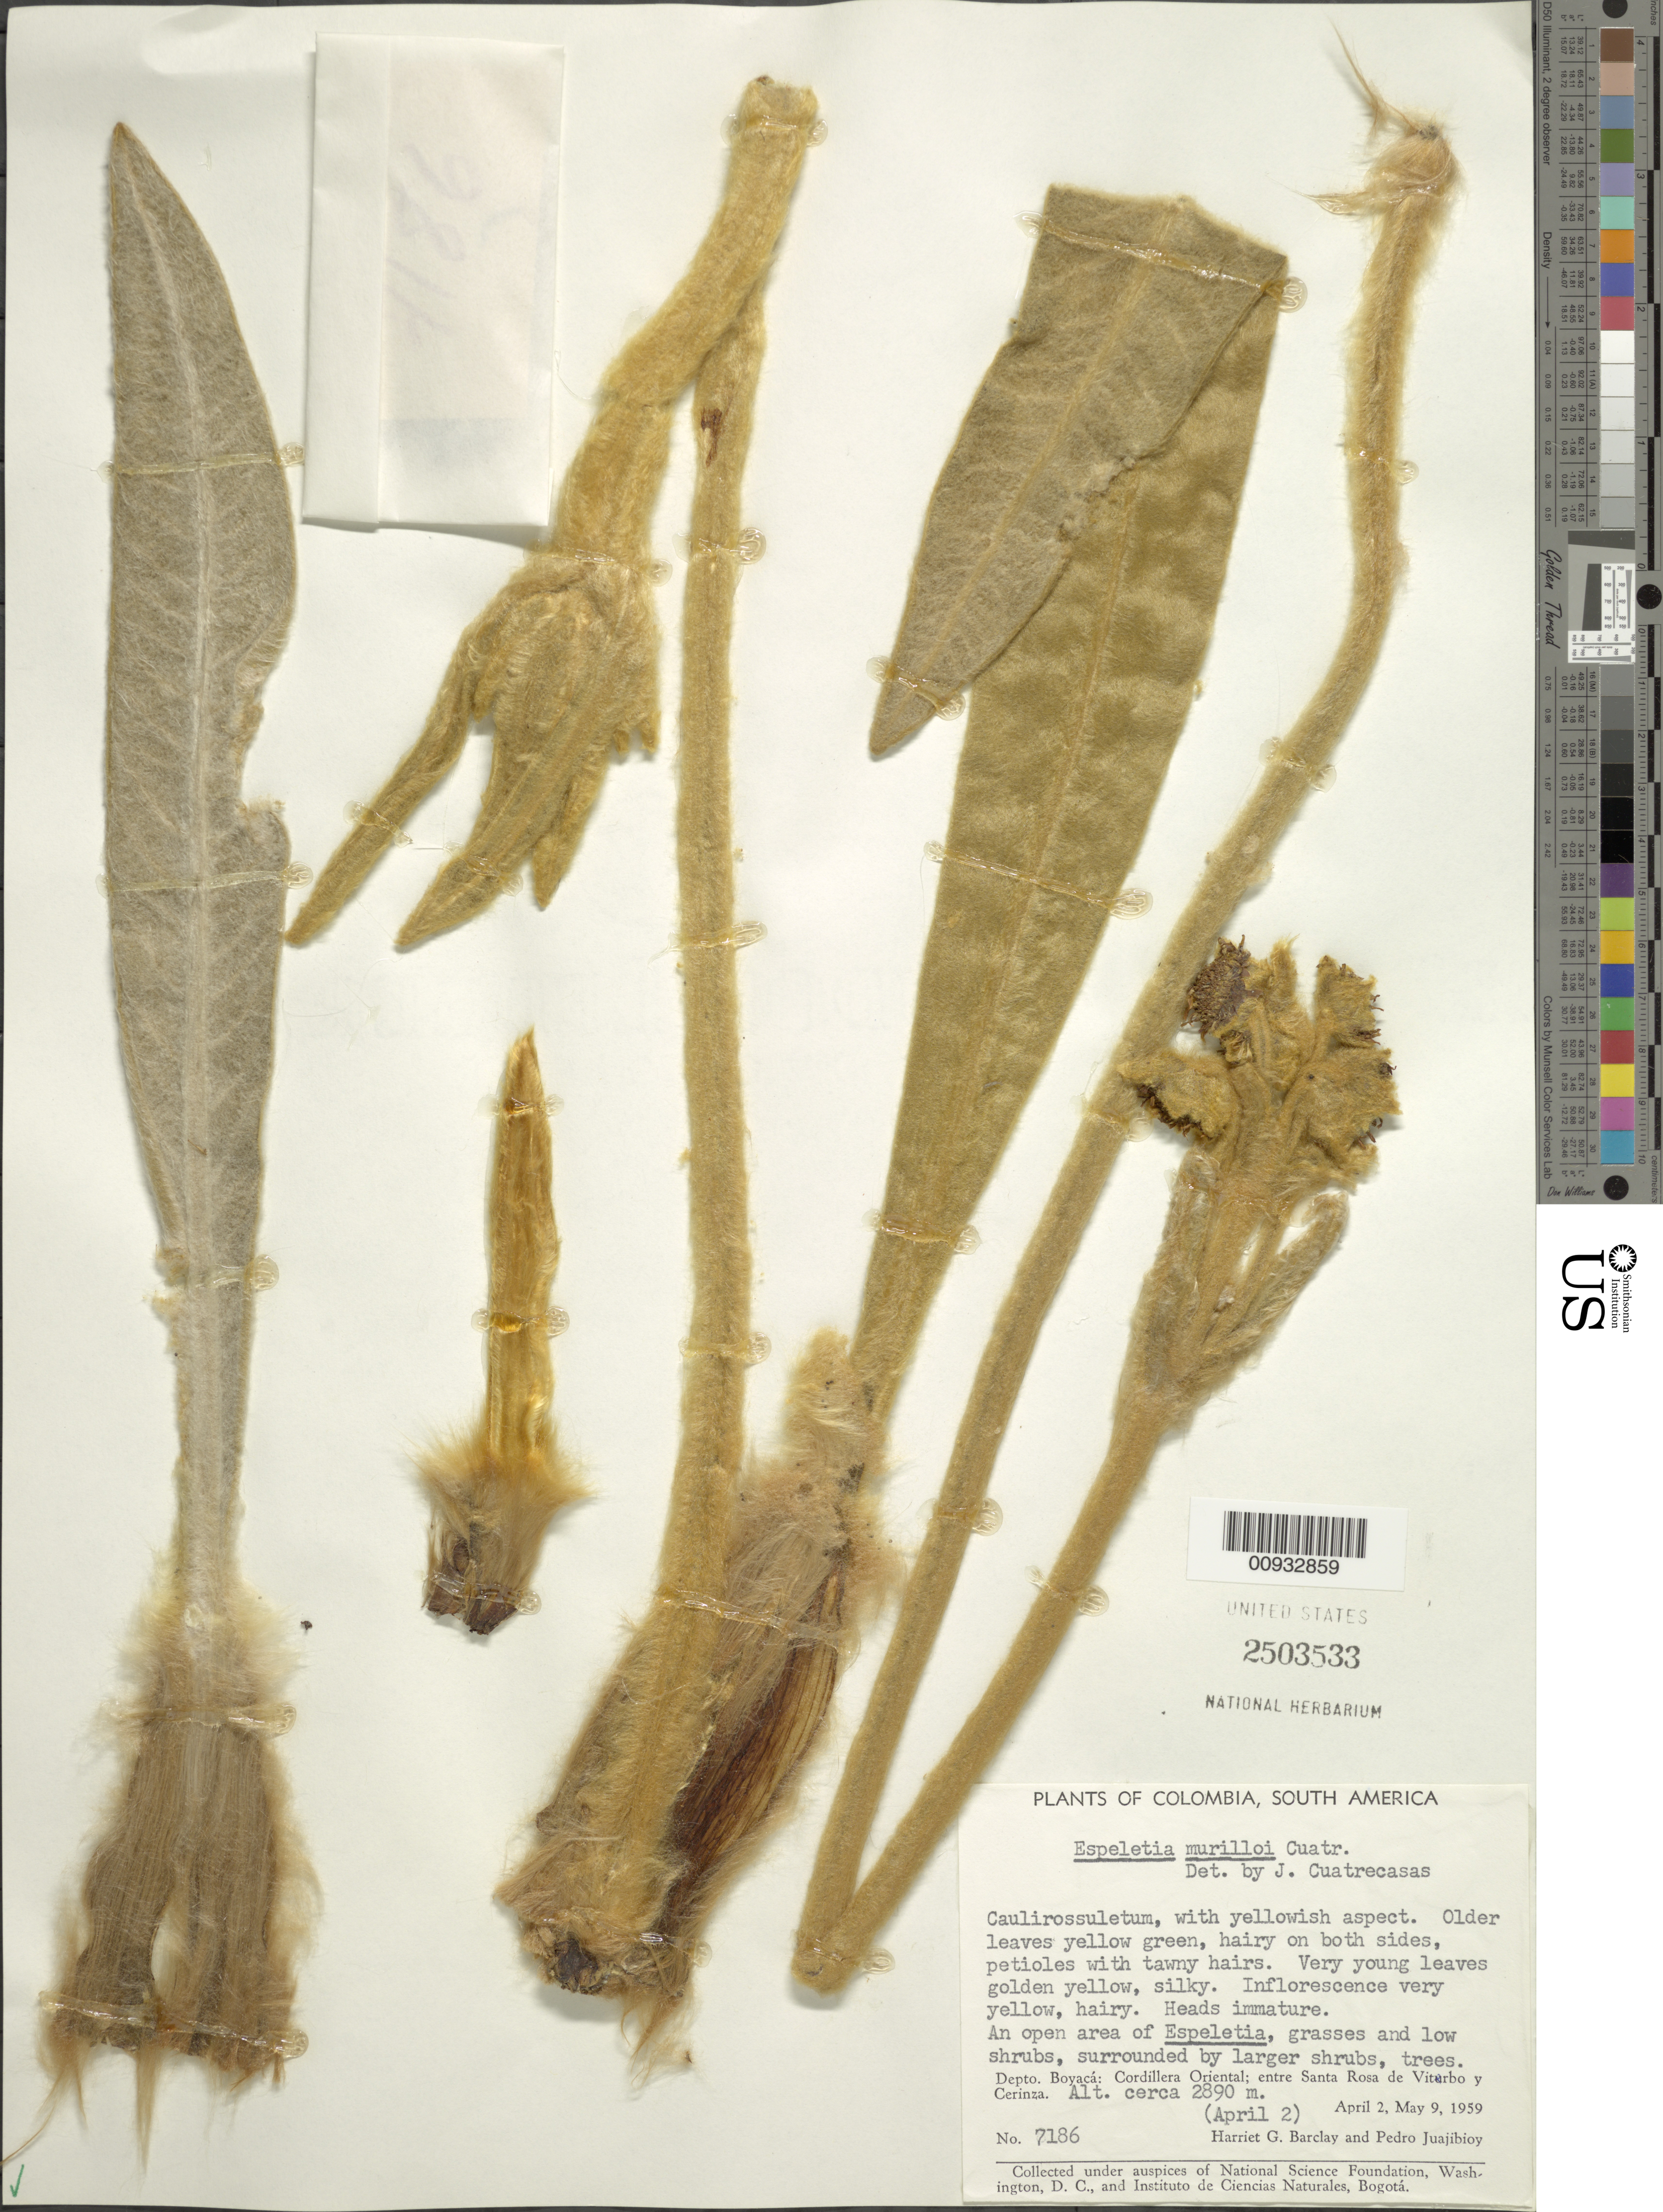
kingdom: Plantae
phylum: Tracheophyta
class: Magnoliopsida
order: Asterales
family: Asteraceae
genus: Espeletia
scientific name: Espeletia murilloi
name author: Cuatrec.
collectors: H. G. Barclay & P. Juajibioy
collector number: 7186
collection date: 1959-04-02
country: Colombia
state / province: Boyacá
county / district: Santa Rosa de Viterbo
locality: Entre Santa Rosa de Viterbo y Cerinza. Cordillera Oriental., SubPáramo and Páramo.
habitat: An open area of Espeletia, grasses and low shrubs, surrounded by larger shrubs, trees.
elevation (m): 2890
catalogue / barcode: US 2503533